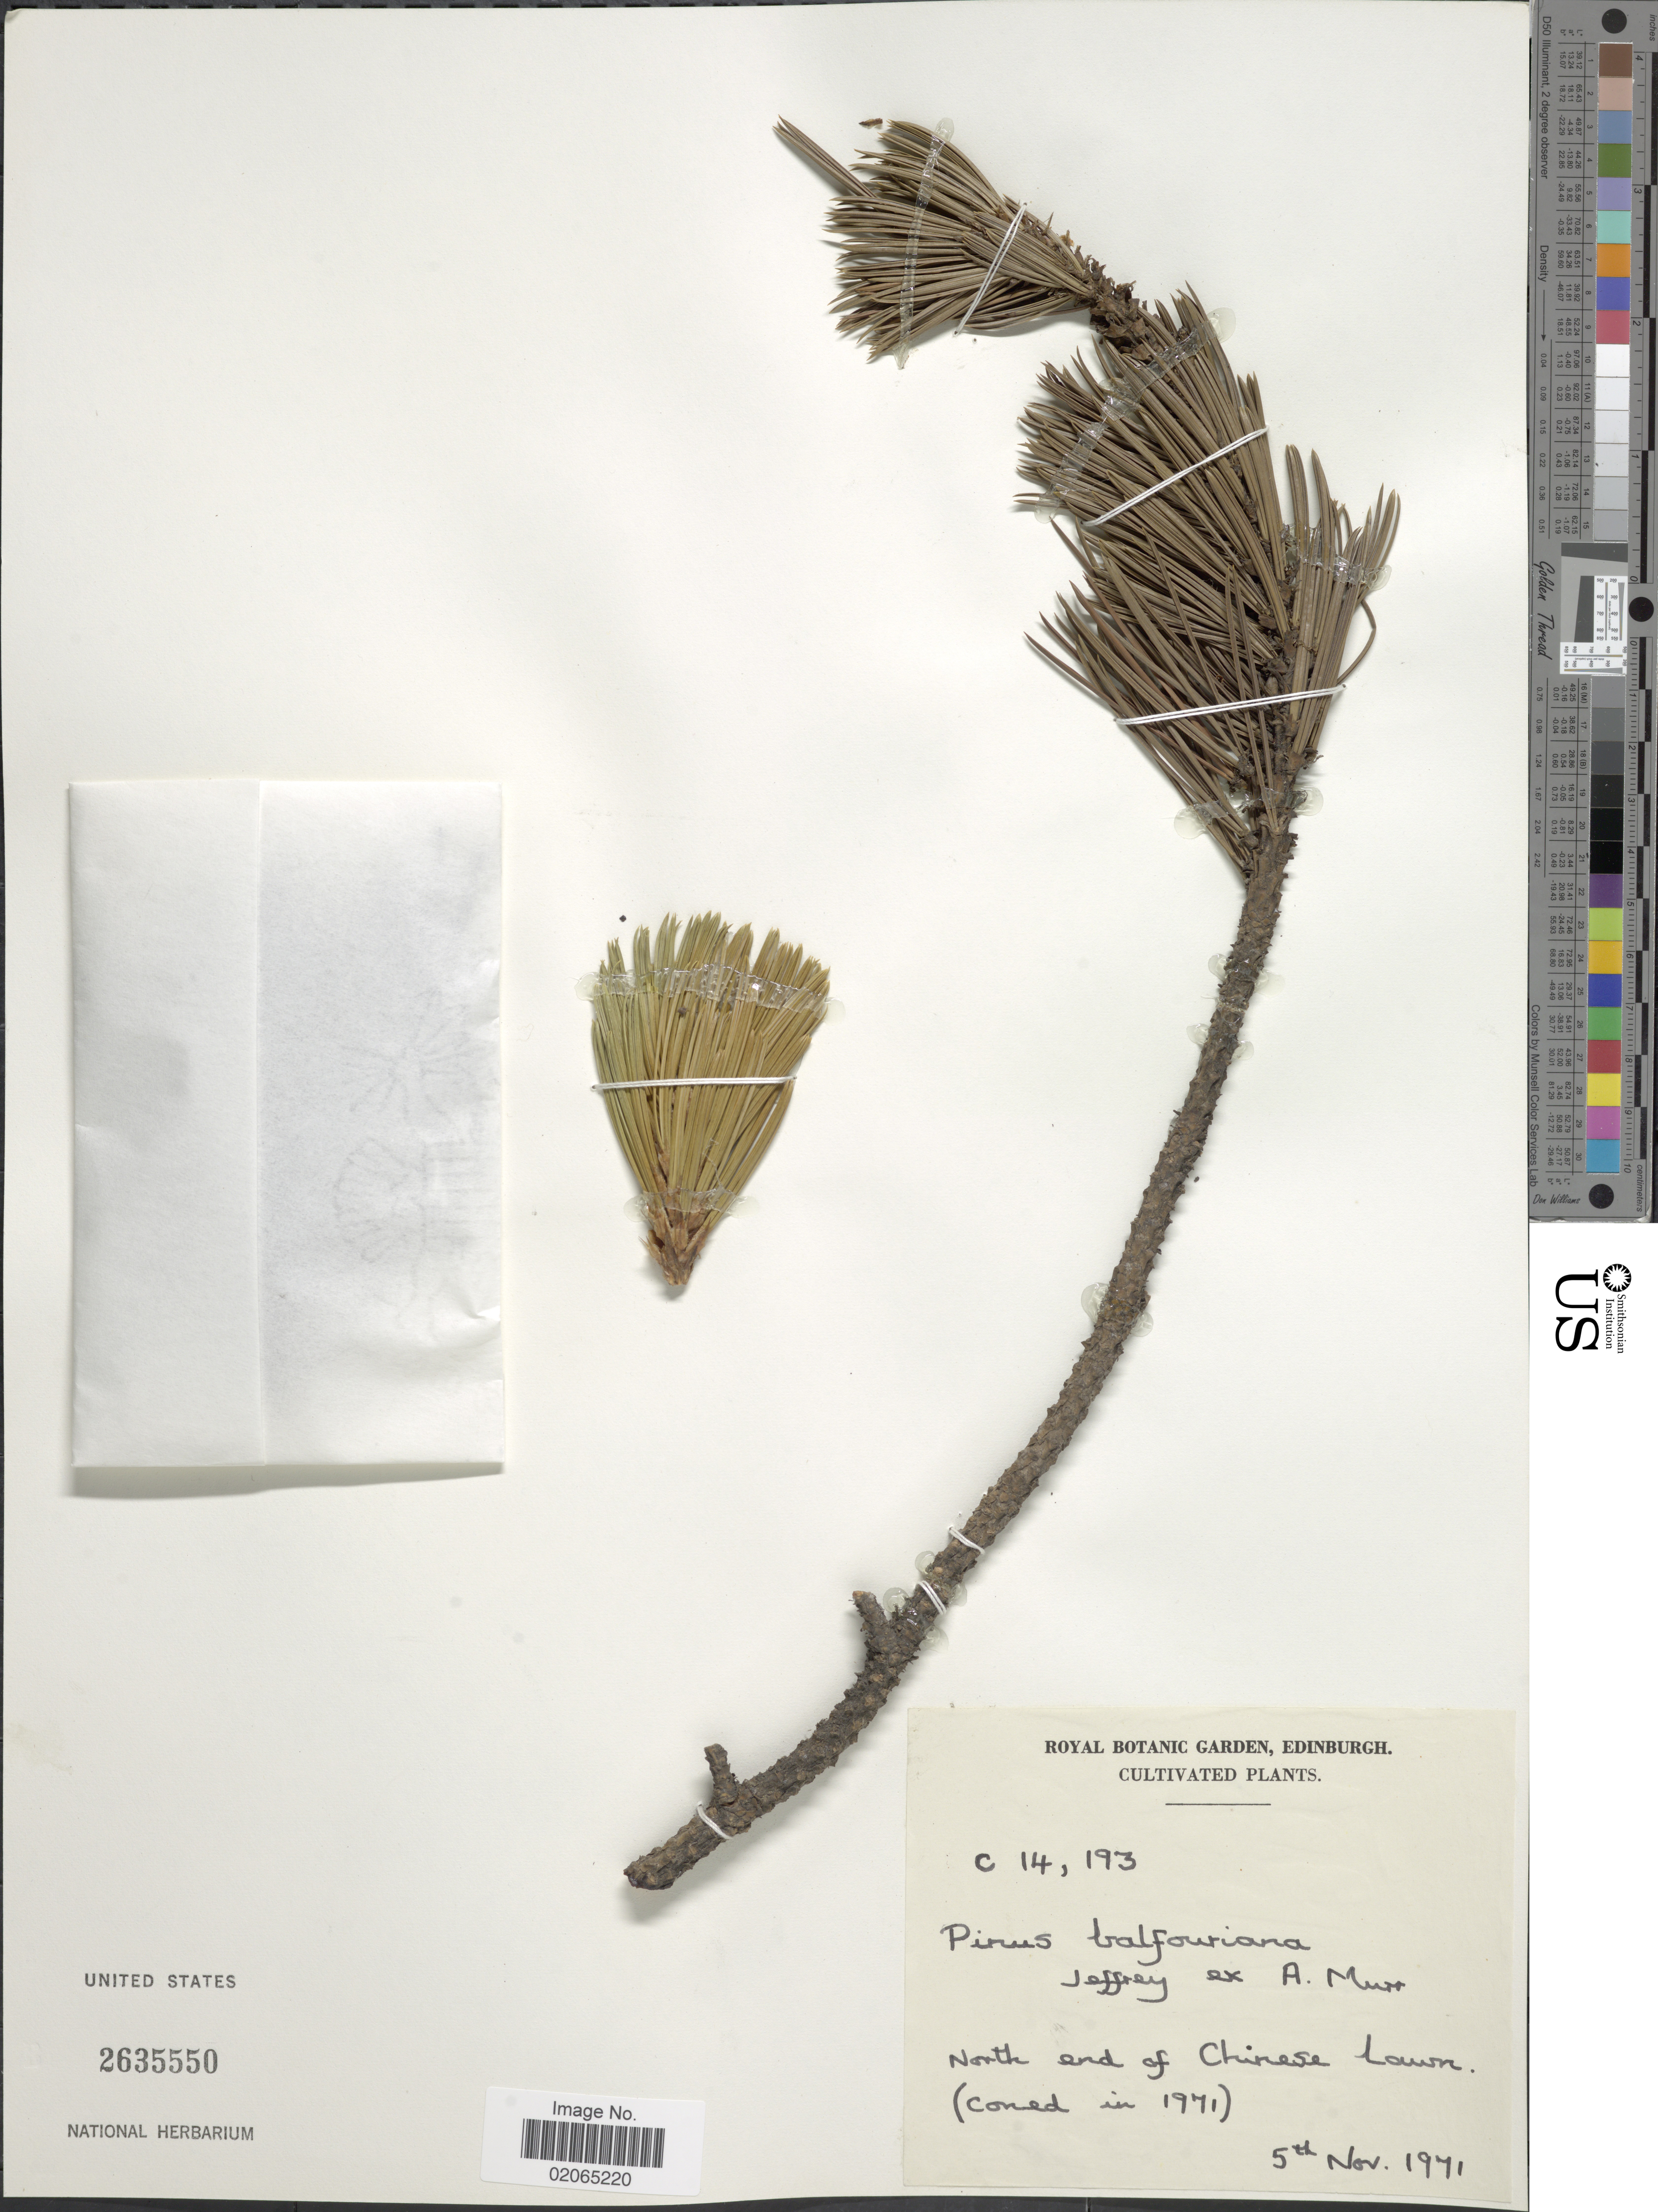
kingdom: Plantae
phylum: Tracheophyta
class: Pinopsida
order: Pinales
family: Pinaceae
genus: Pinus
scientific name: Pinus balfouriana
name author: Balf.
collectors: Royal Botanic Garden Edinburgh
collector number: C14193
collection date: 1971-11-05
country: United Kingdom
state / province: Scotland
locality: North end of Chinese lawn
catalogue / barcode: US 2635550